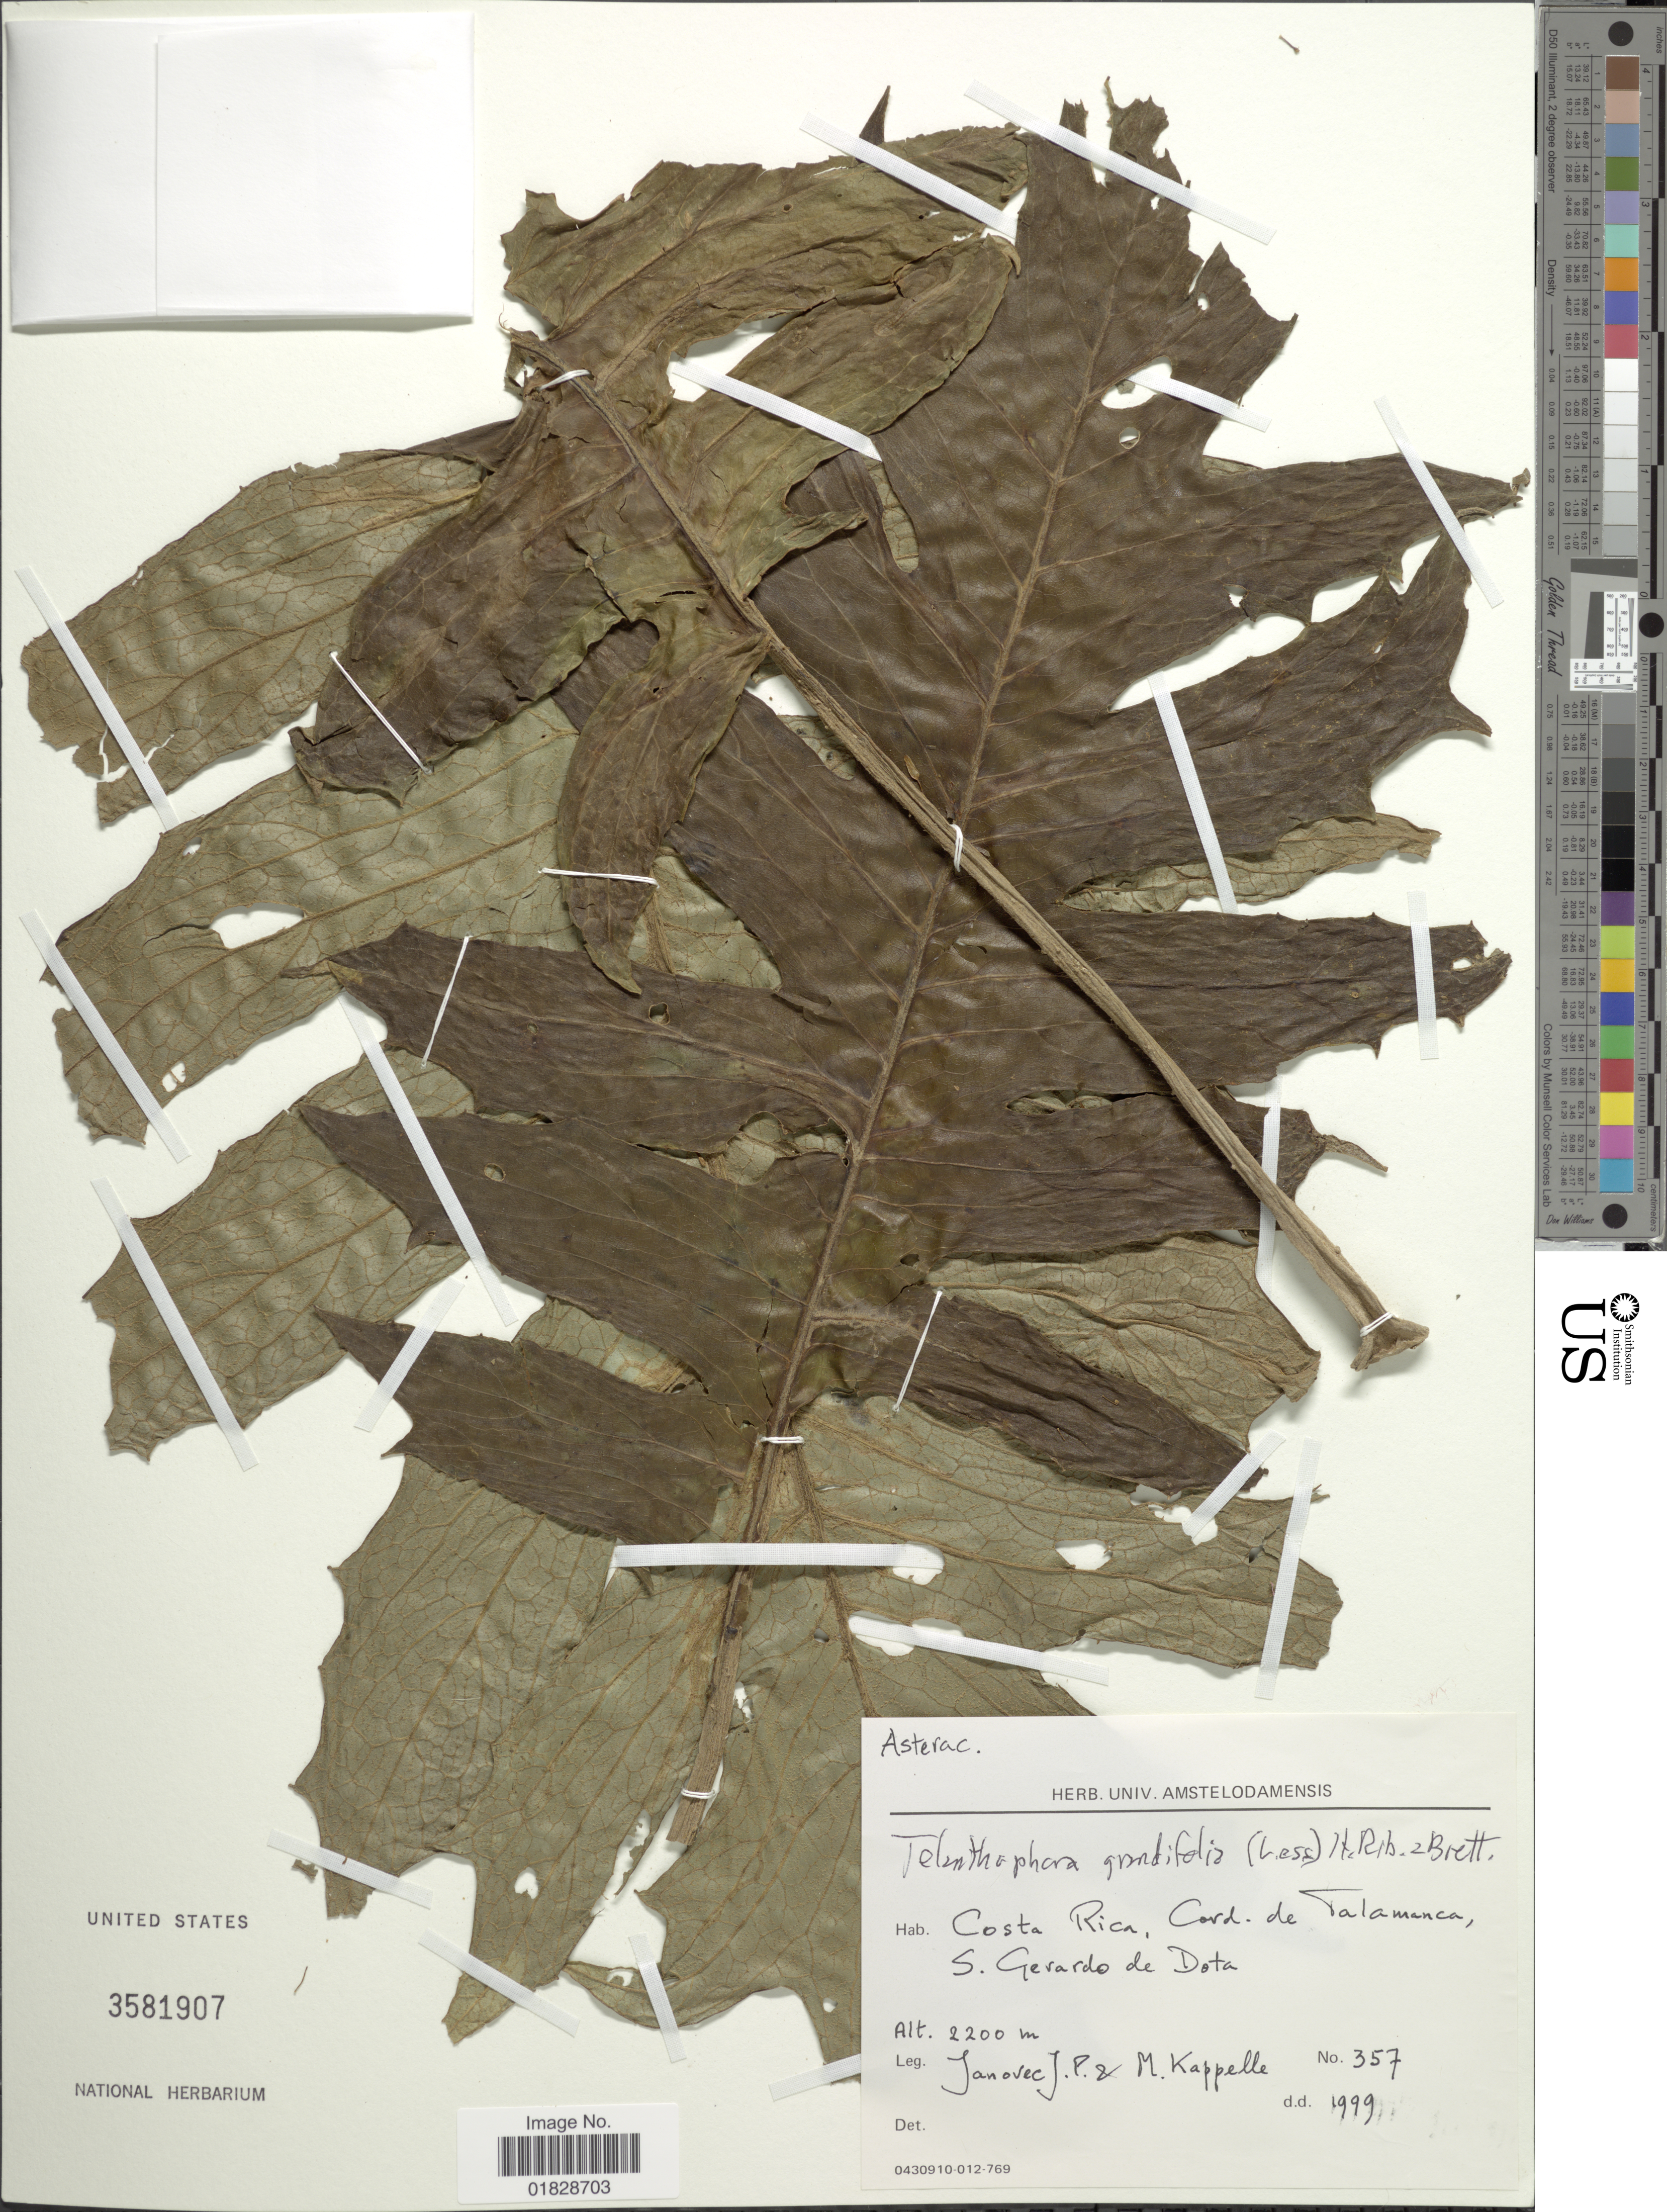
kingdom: Plantae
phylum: Tracheophyta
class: Magnoliopsida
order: Asterales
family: Asteraceae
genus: Telanthophora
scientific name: Telanthophora grandifolia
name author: (Less.) H. Rob. & Brettell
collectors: J. P. Janovec & M. Kappelle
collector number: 357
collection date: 1999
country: Costa Rica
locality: Costa Rica, Cord. de Talamanca, S. Gerardo de Dota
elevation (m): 2200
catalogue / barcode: US 3581907